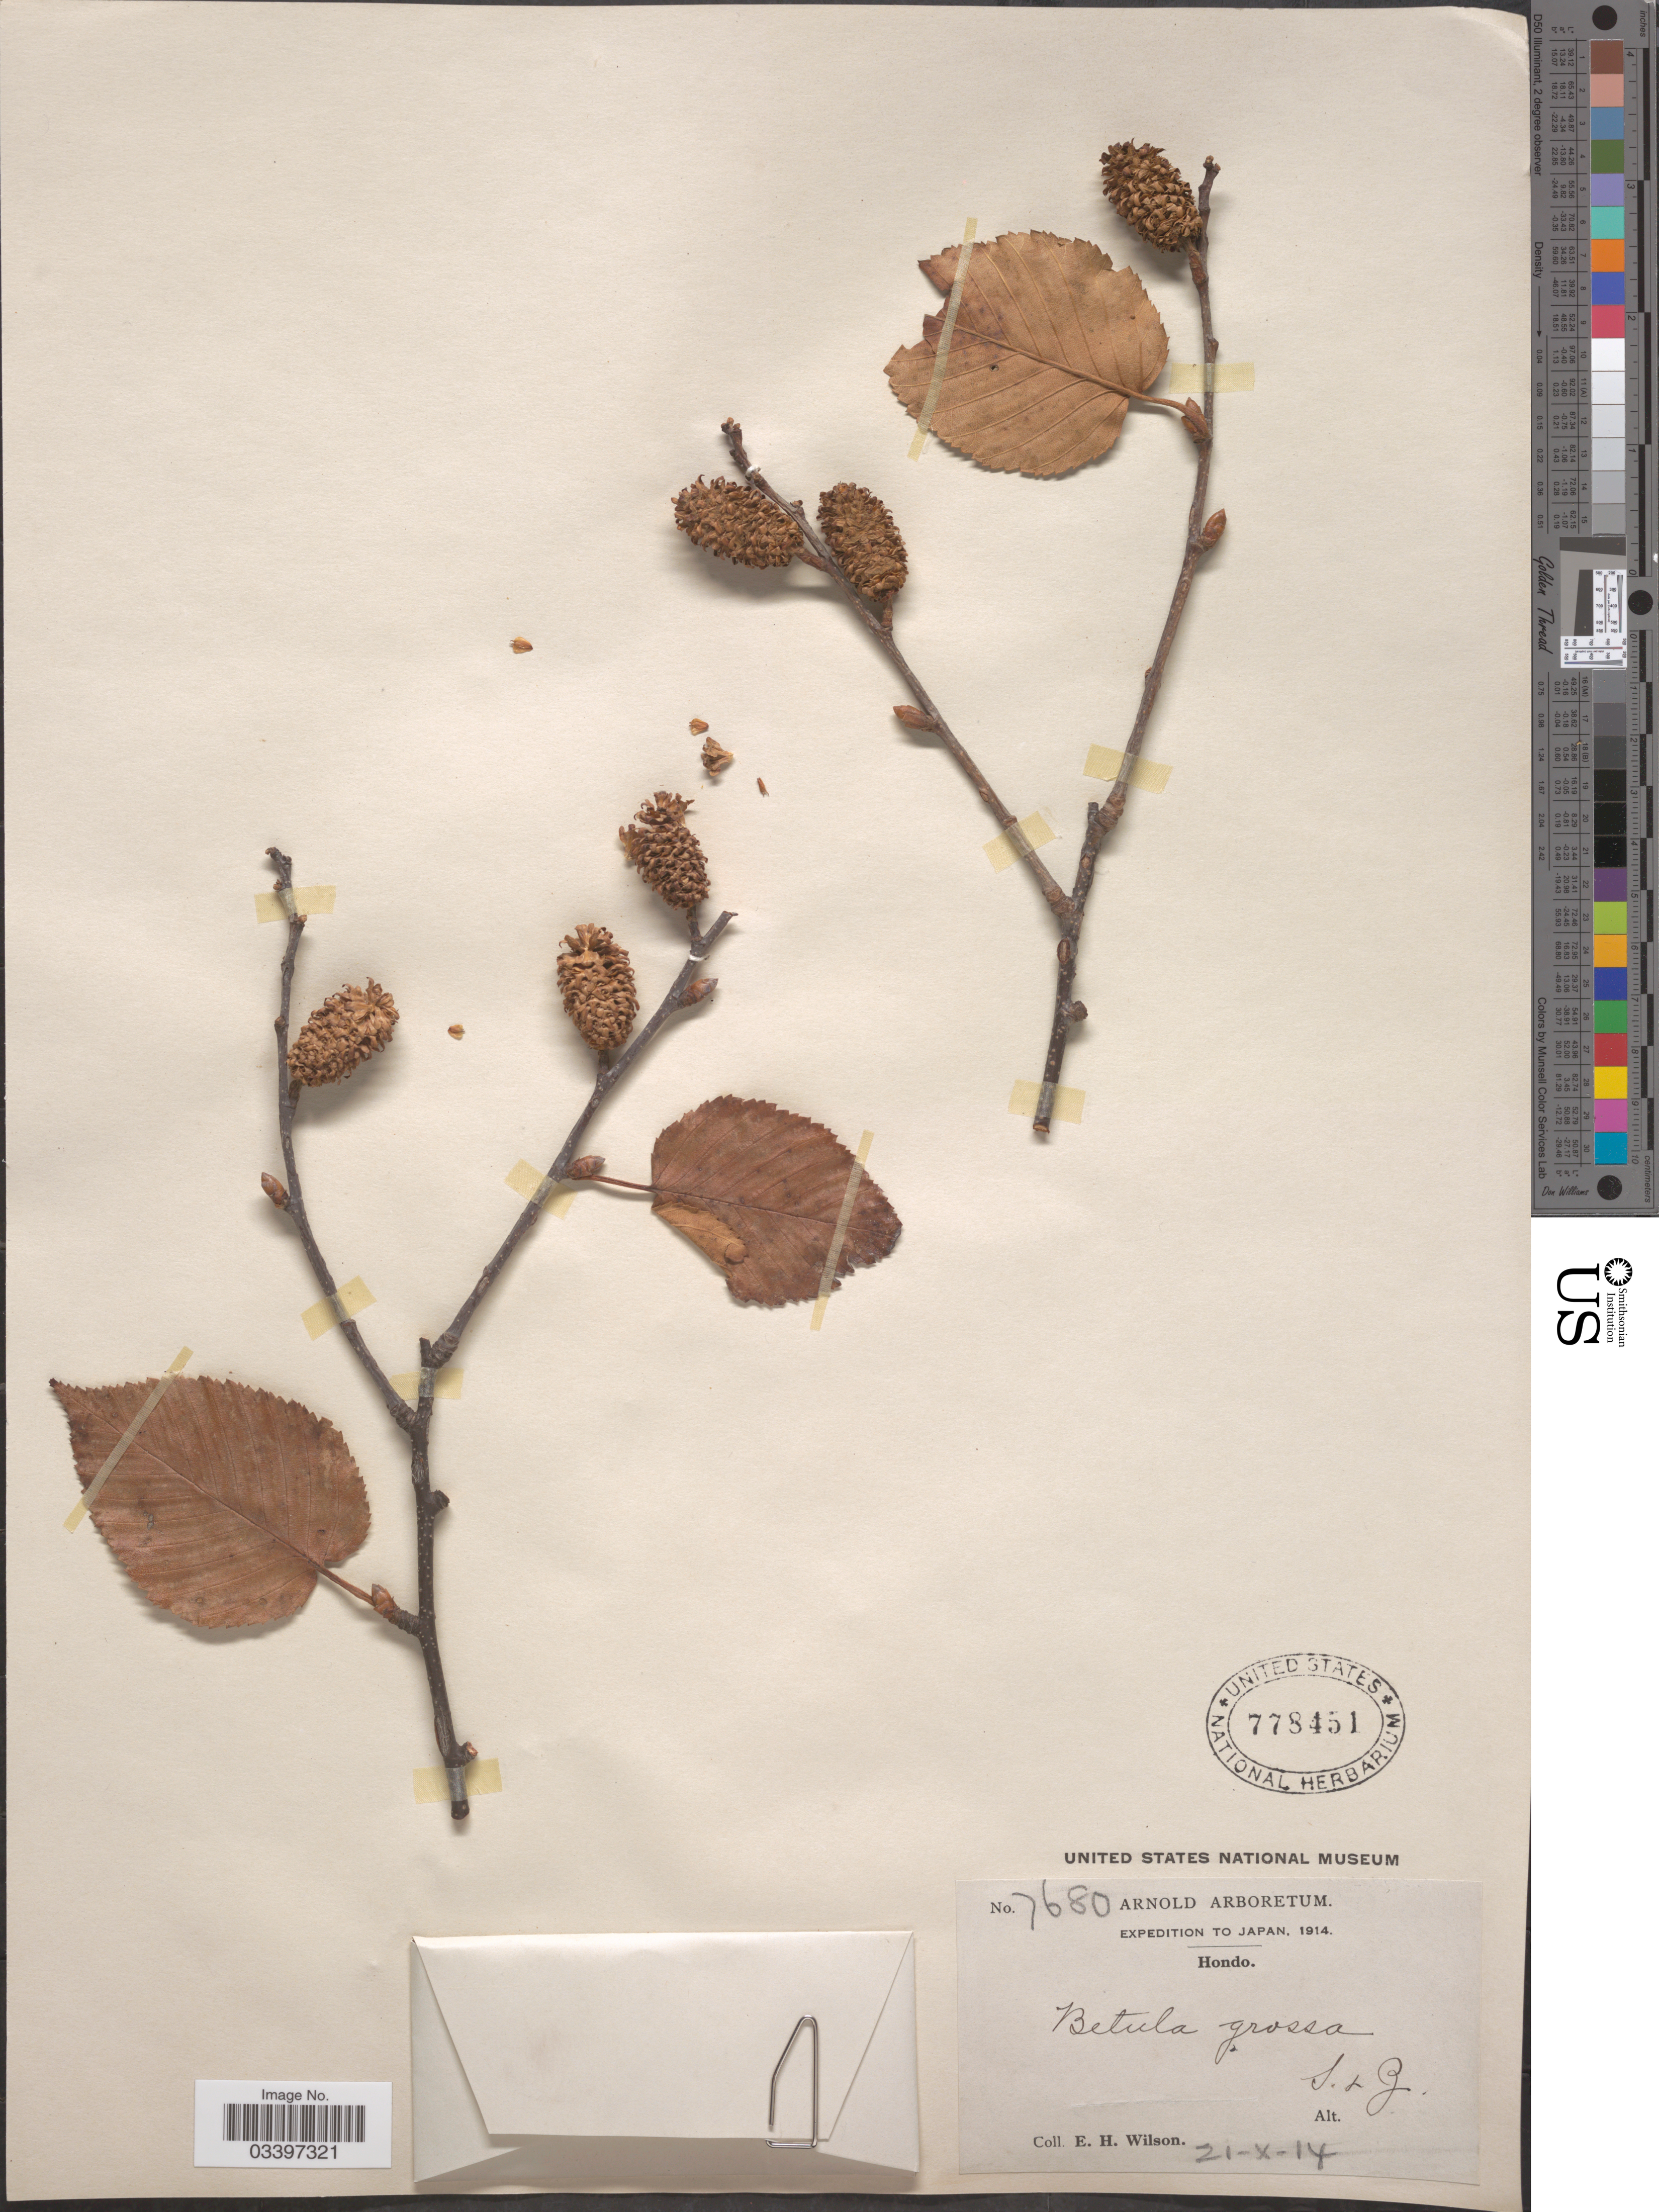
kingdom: Plantae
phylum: Tracheophyta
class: Magnoliopsida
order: Fagales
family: Betulaceae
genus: Betula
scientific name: Betula grossa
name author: Siebold & Zucc.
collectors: E. Wilson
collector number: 7680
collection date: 1914-10-21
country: Japan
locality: Hondo.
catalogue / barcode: US 778451